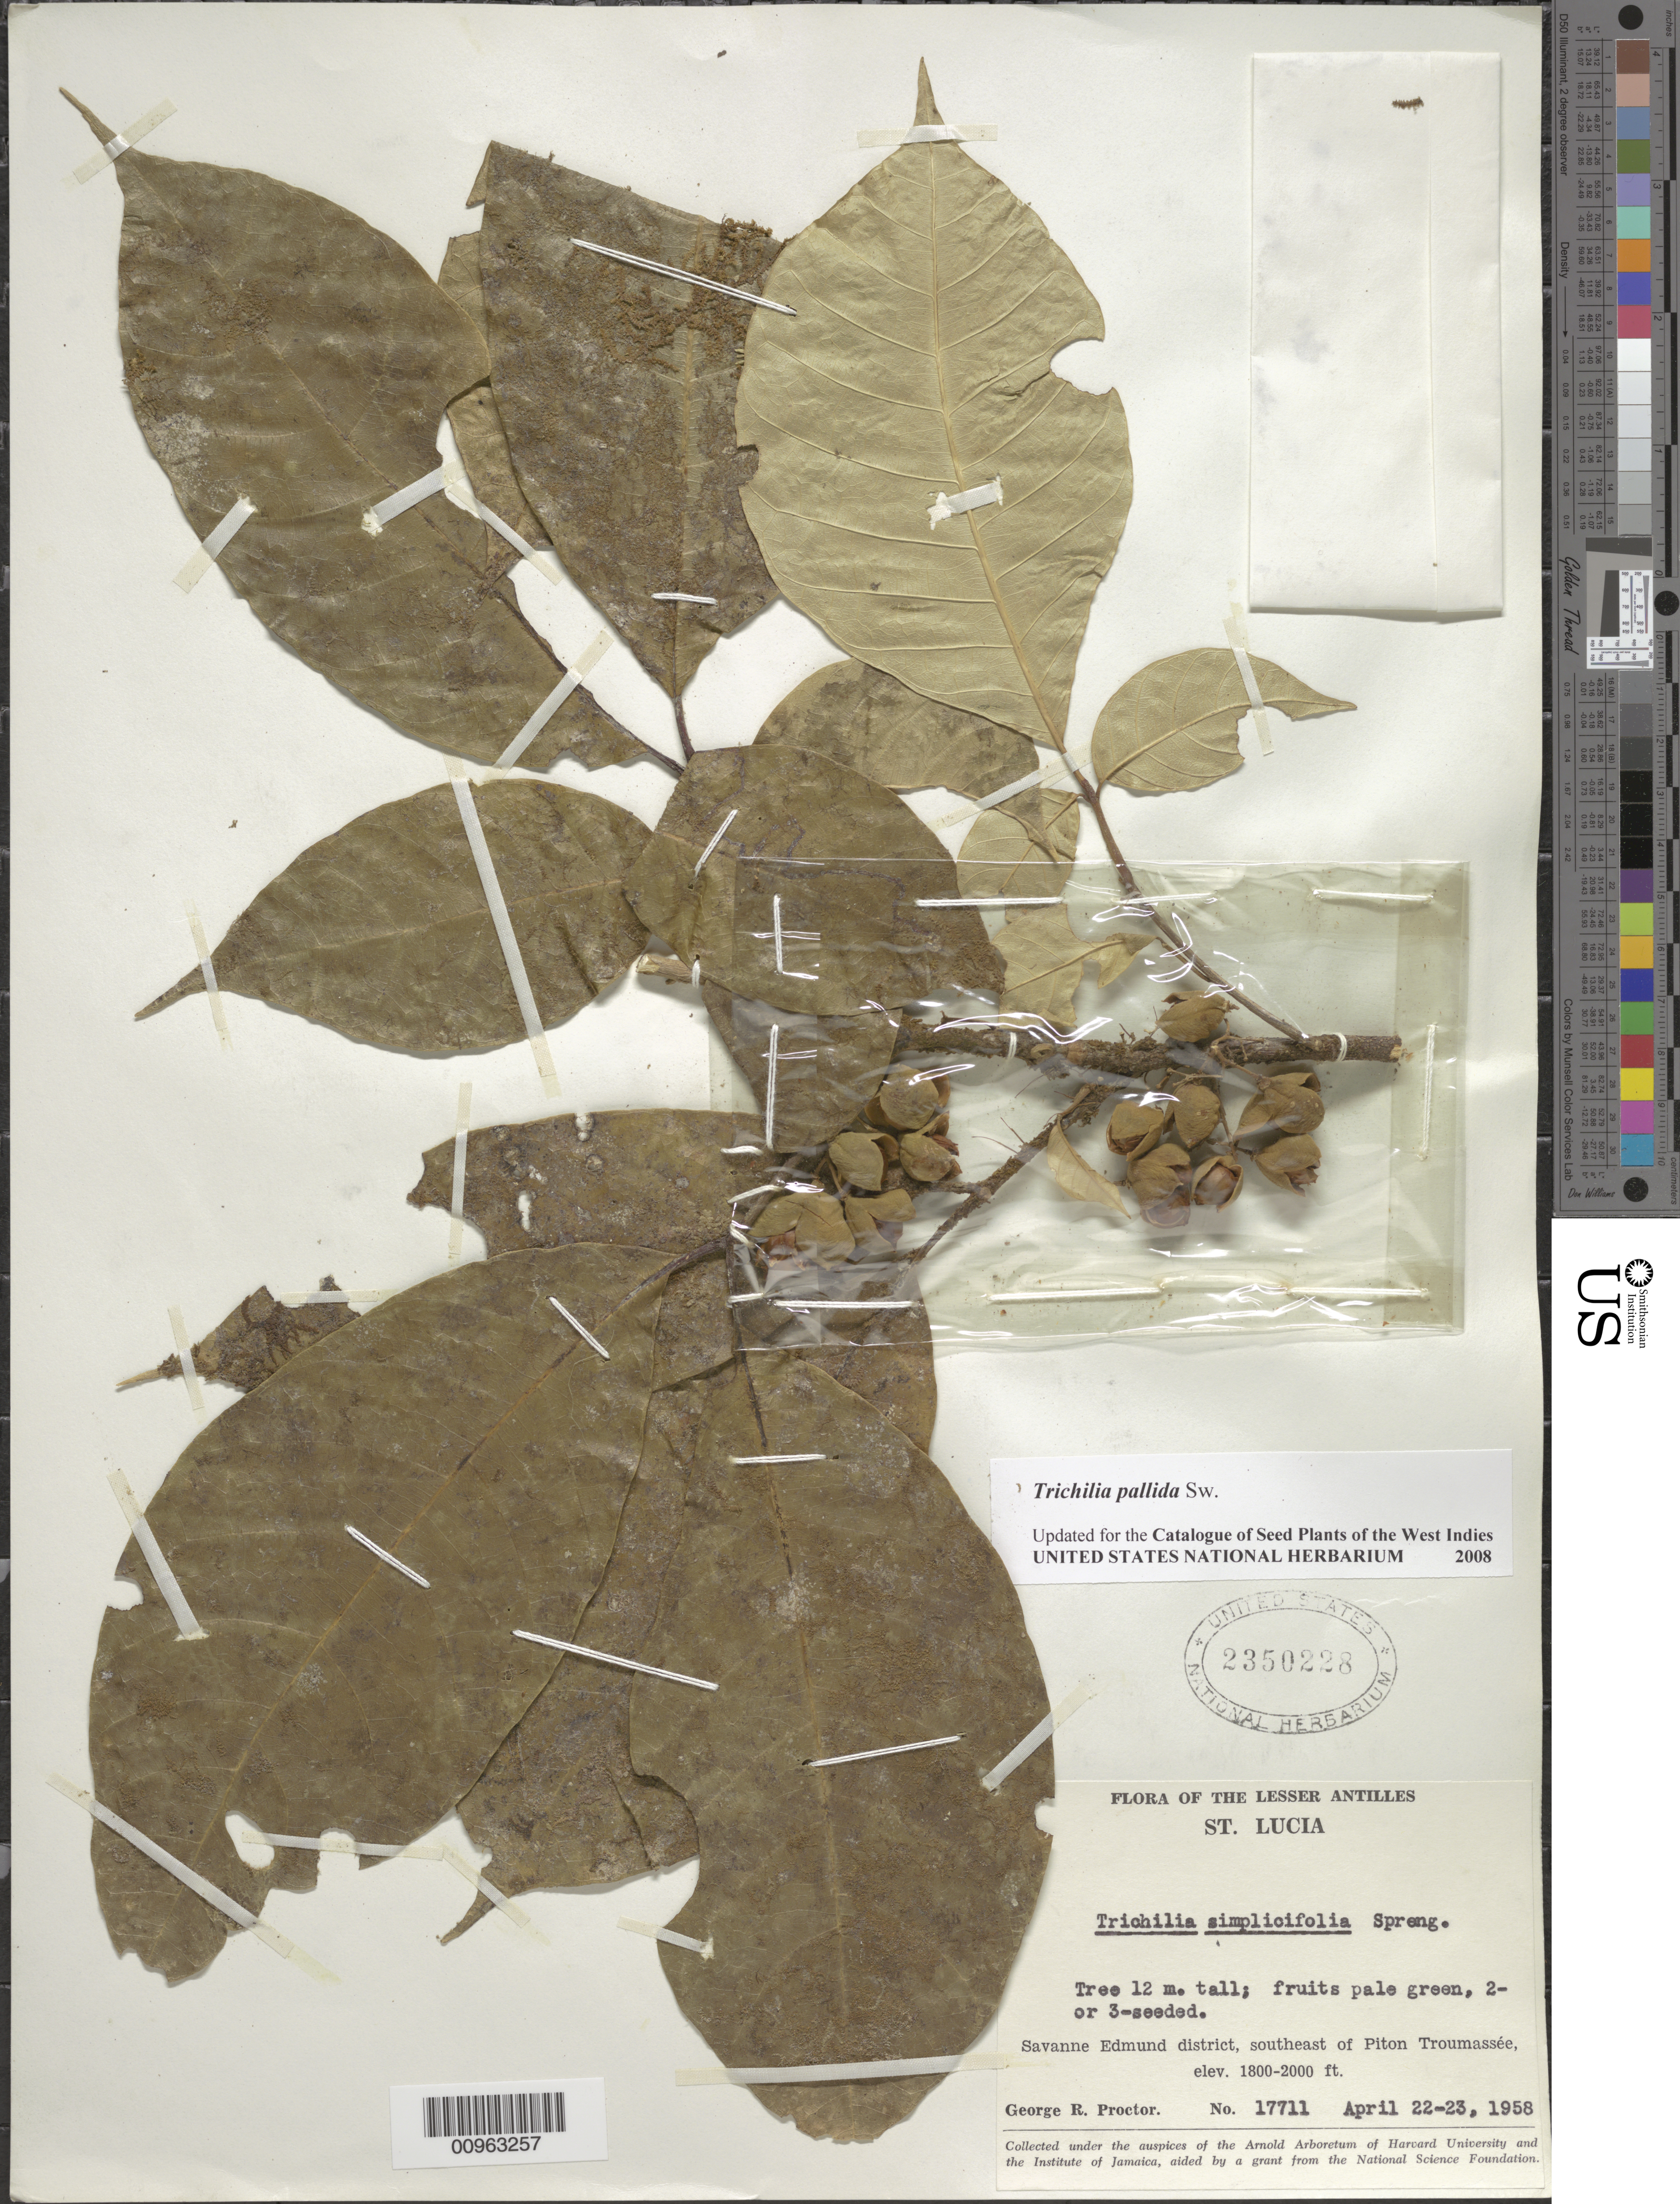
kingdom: Plantae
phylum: Tracheophyta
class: Magnoliopsida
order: Sapindales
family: Meliaceae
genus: Trichilia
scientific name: Trichilia pallida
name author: Sw.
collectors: G. R. Proctor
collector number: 17711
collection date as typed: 22 Apr 1958 to 23 Apr 1958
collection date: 1958-04-22/1958-04-23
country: St. Lucia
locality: Savanne Edmund District, southeast of Piton Troumassée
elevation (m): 549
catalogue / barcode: US 2350228